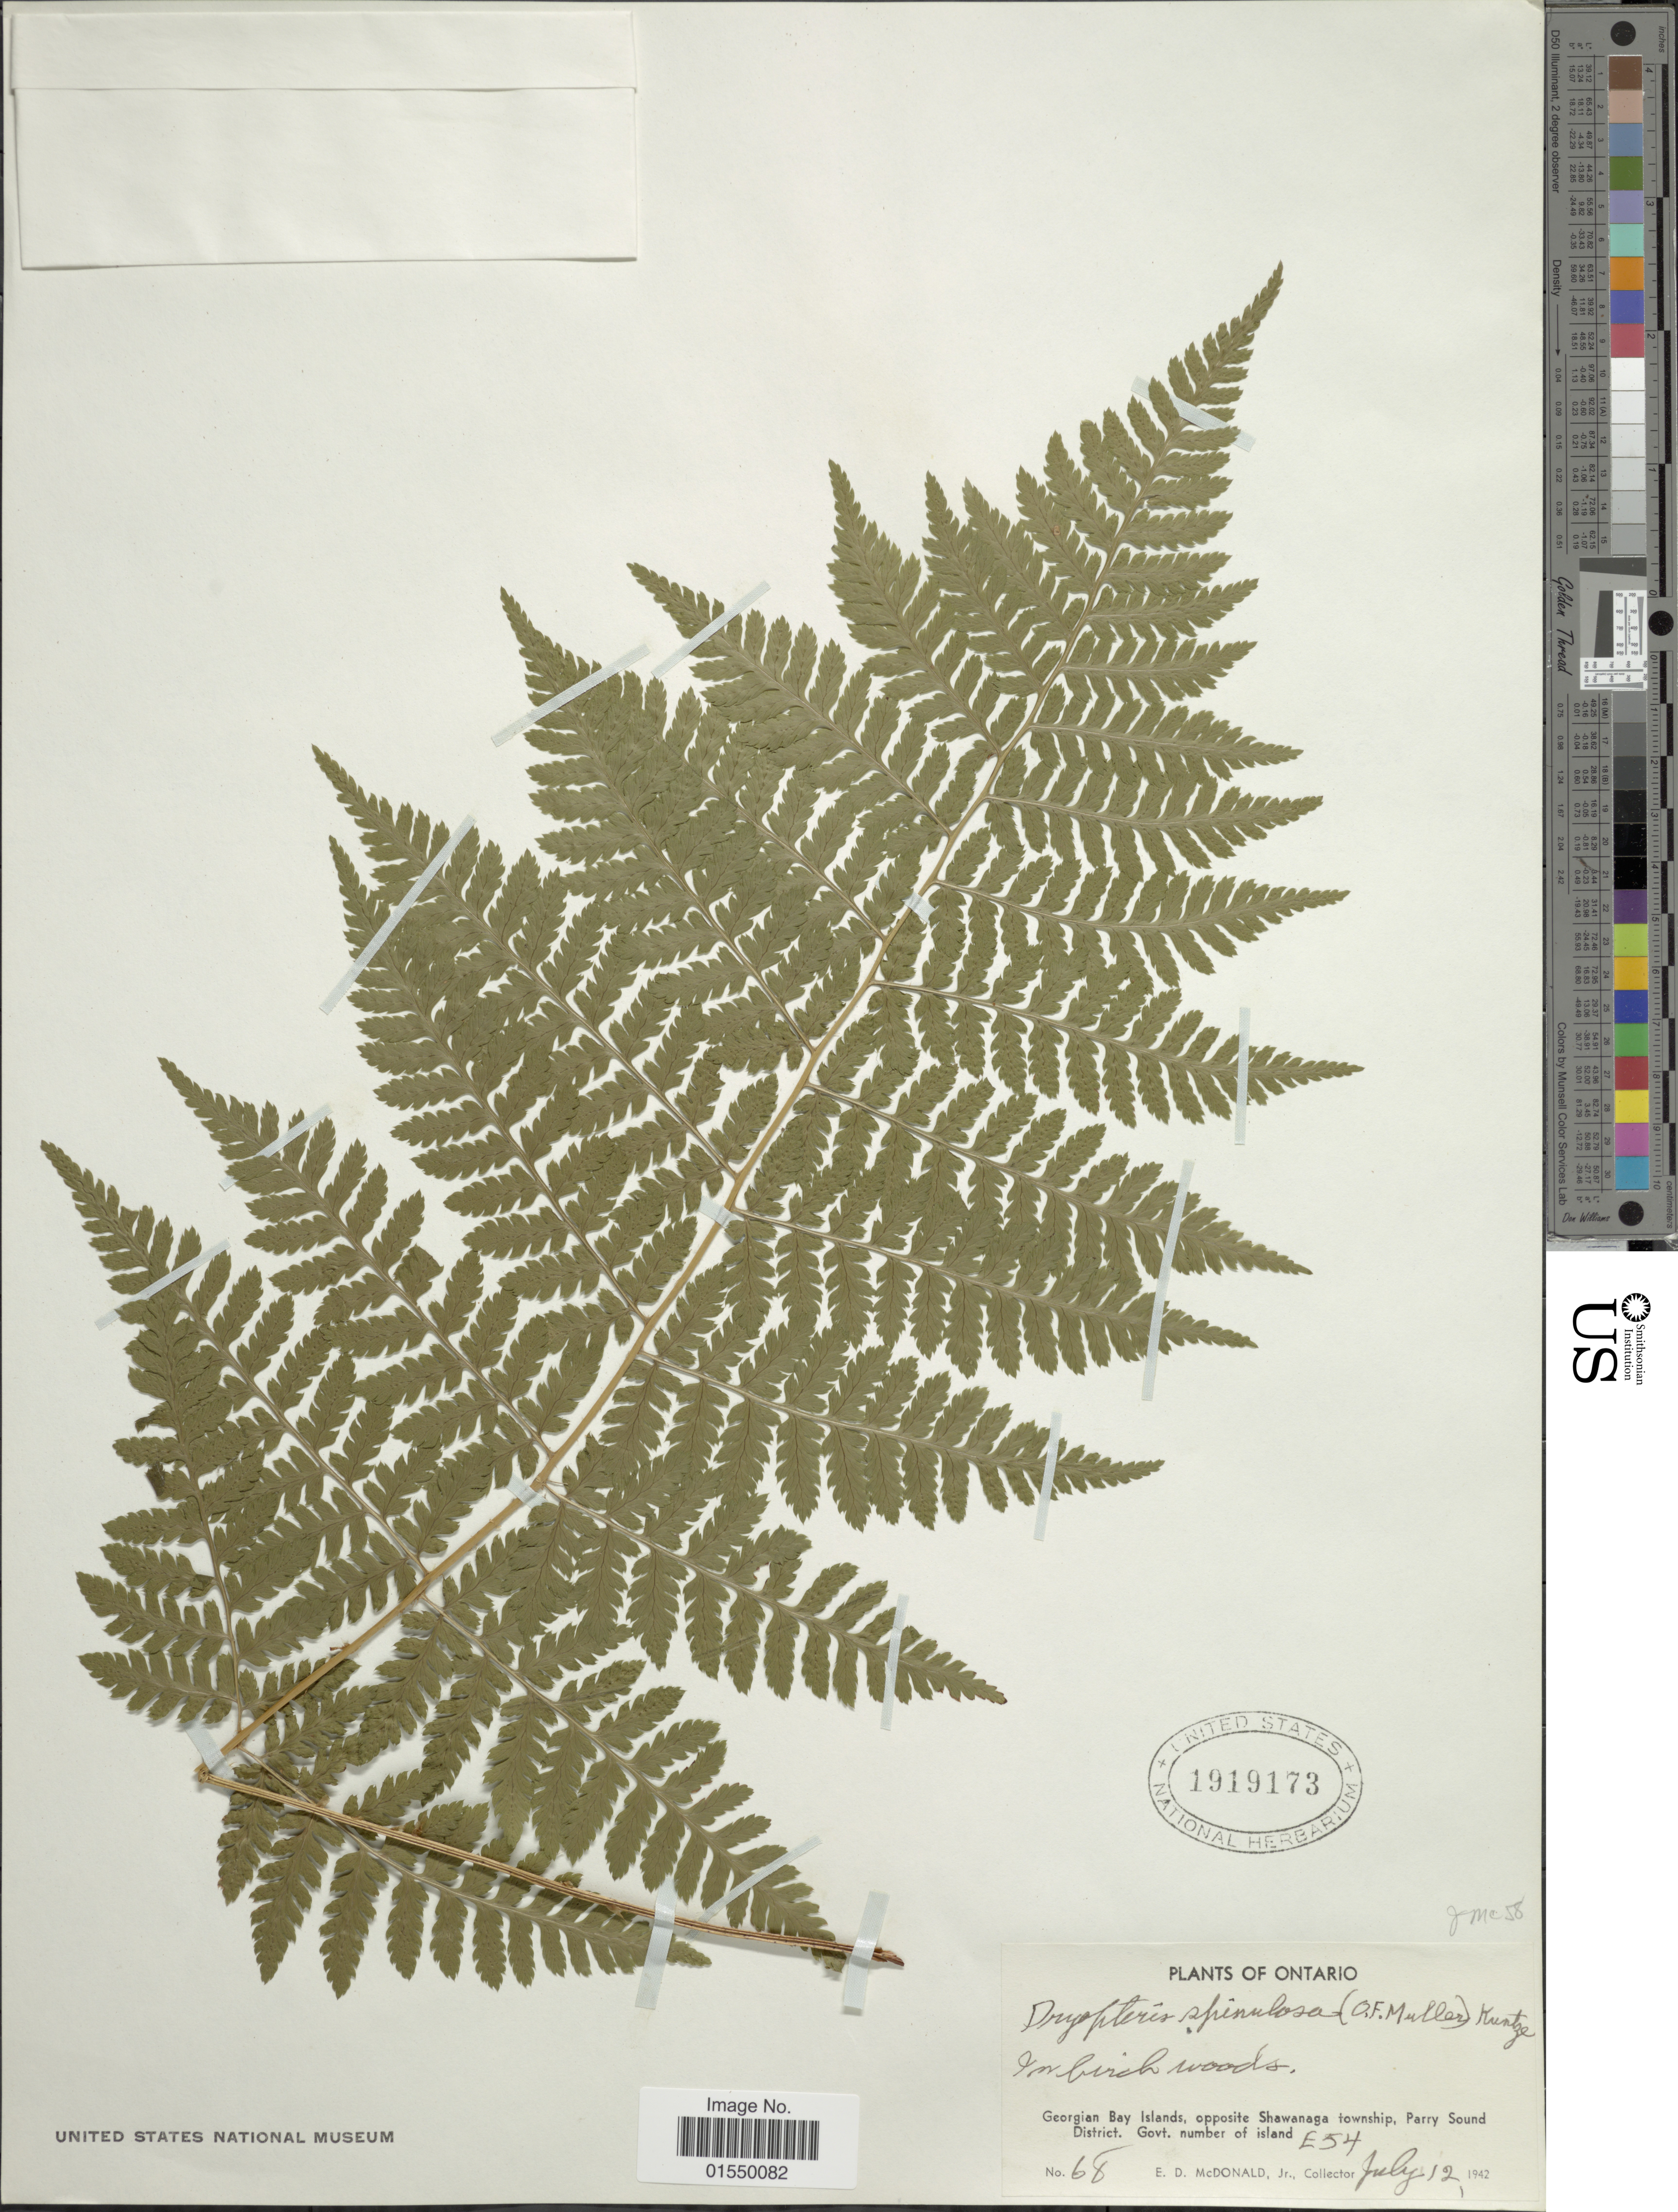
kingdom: Plantae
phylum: Tracheophyta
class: Polypodiopsida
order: Polypodiales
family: Dryopteridaceae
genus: Dryopteris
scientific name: Dryopteris carthusiana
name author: (Villars) H.P. Fuchs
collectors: E. D. McDonald Jr.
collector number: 68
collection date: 1942-07-12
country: Canada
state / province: Ontario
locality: Georgian Bay Islands, opposite Shawanaga township, Parry Sound District, Govt. number of island E54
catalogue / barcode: US 1919173